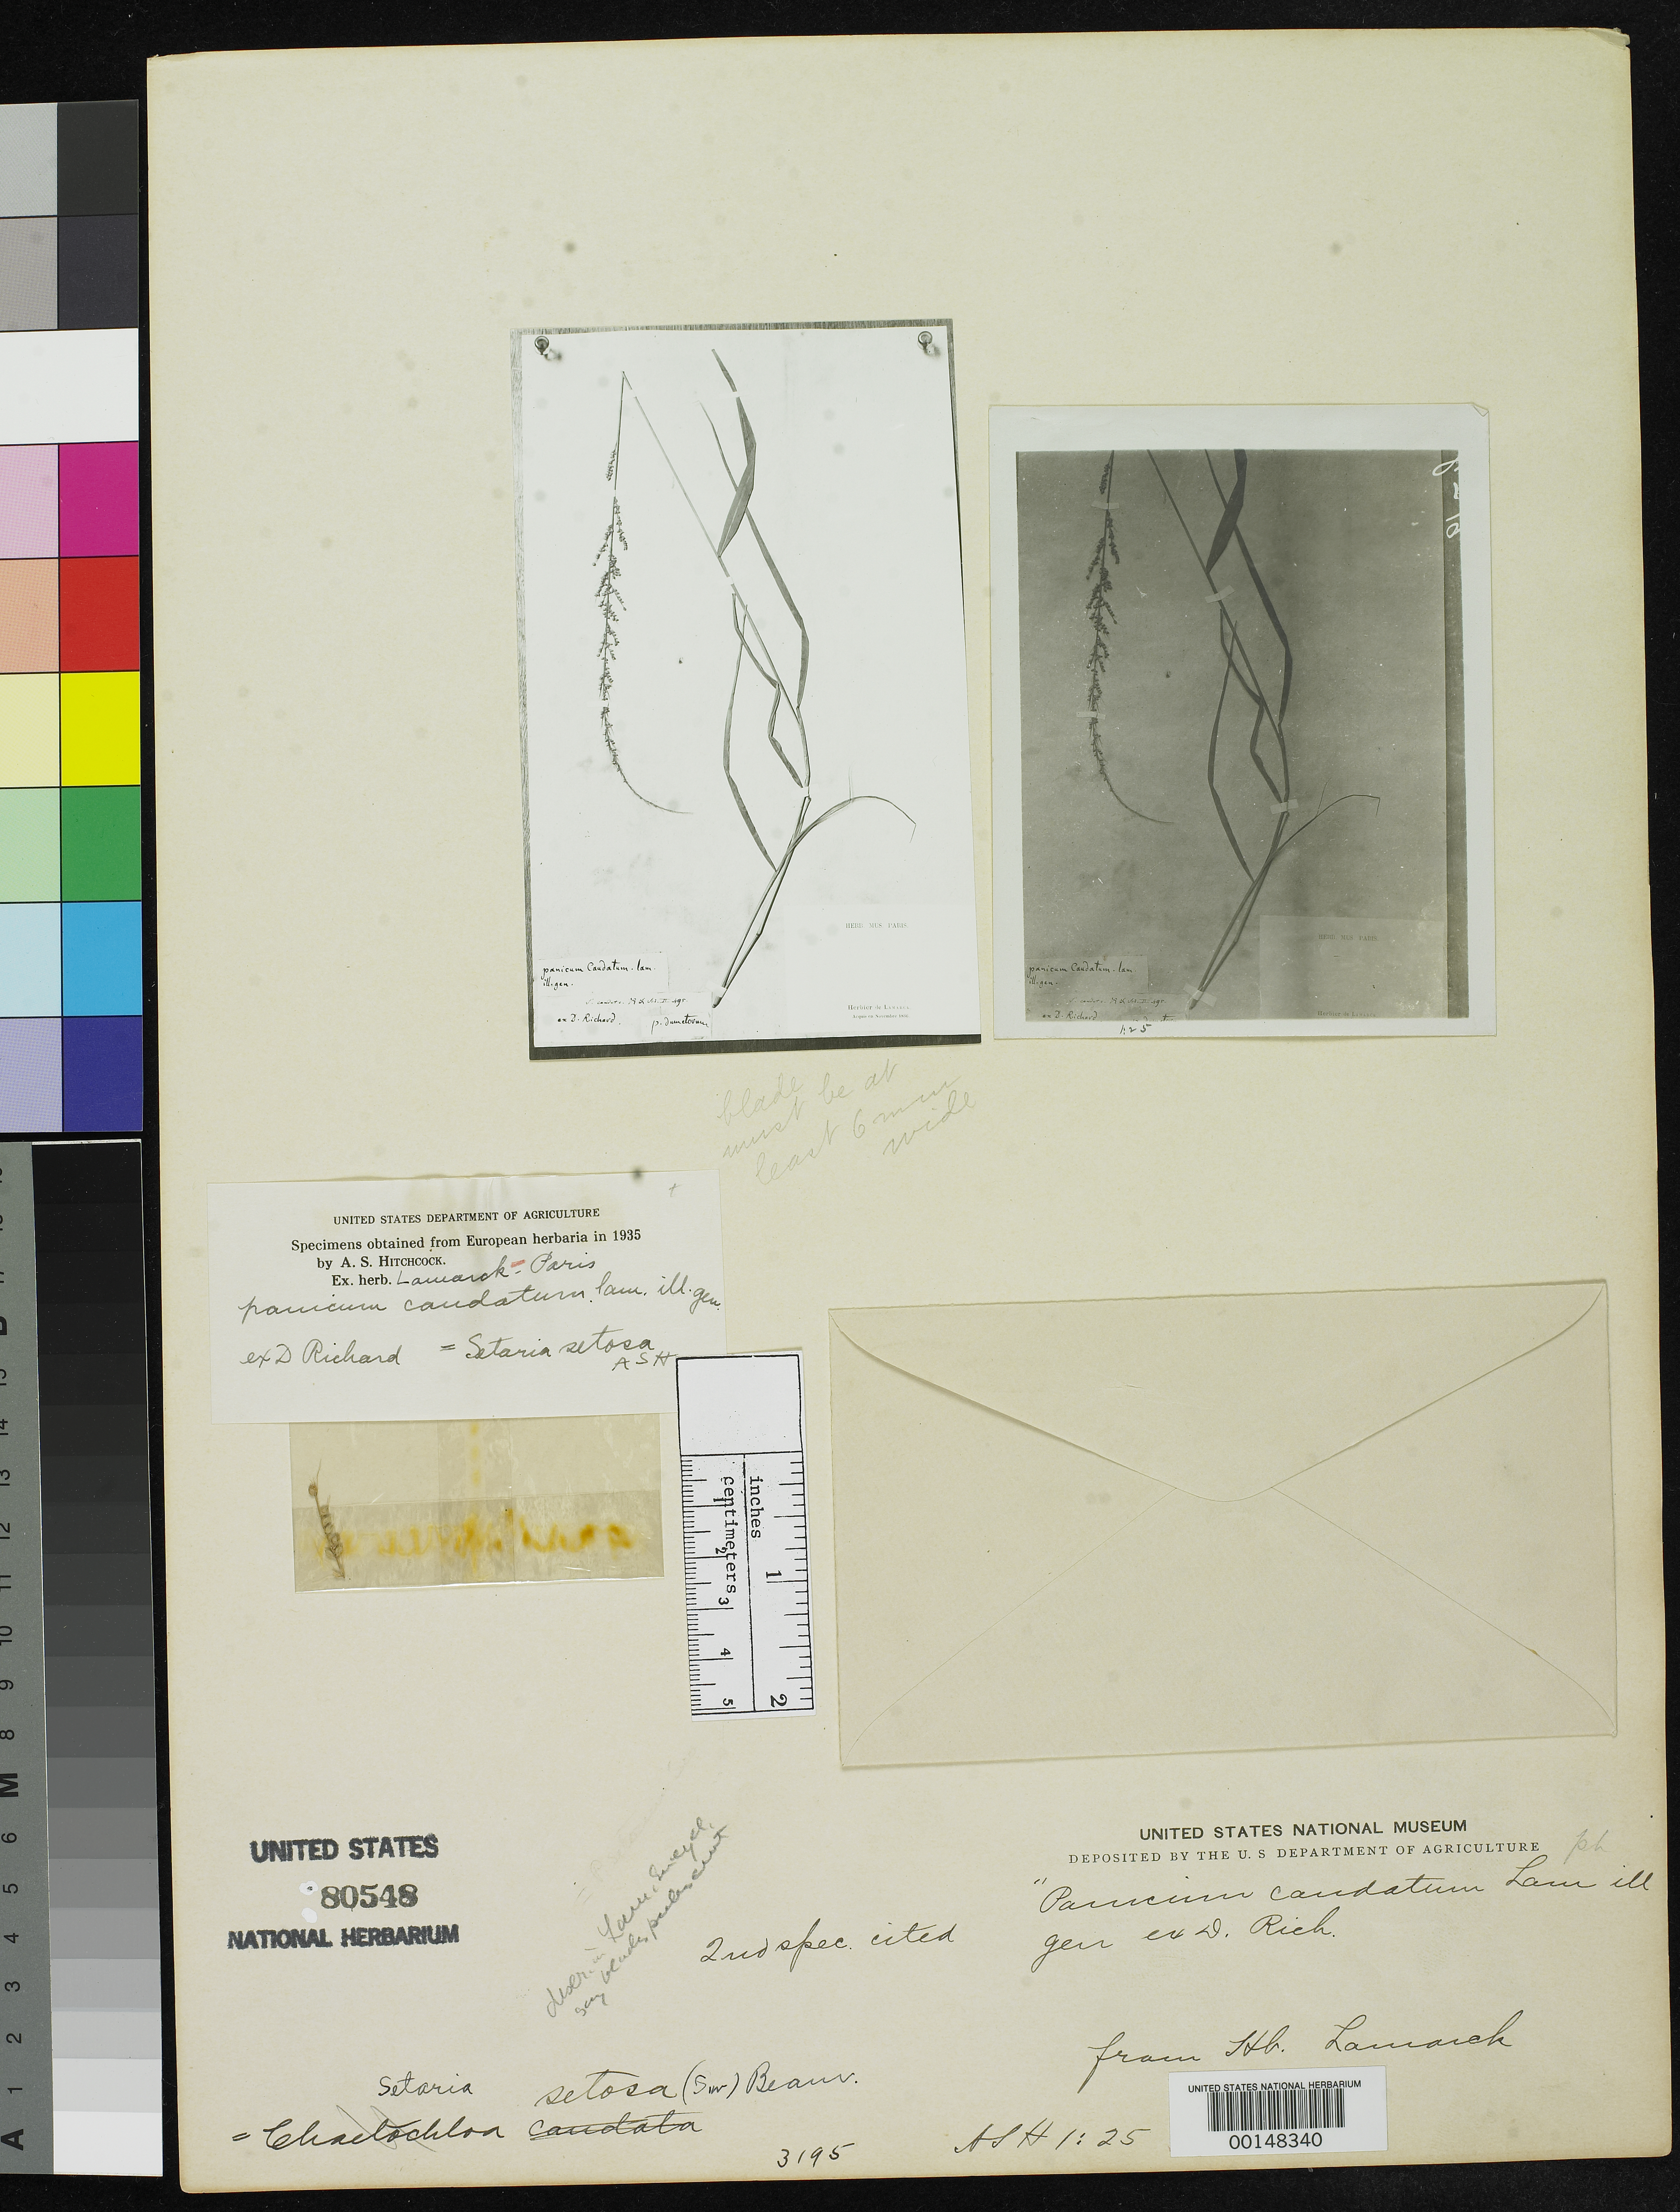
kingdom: Plantae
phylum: Tracheophyta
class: Liliopsida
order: Poales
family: Poaceae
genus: Panicum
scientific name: Panicum caudatum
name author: Lam.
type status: Type Fragment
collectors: P. Commerson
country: Brazil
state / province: Minas Gerais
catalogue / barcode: US 80548